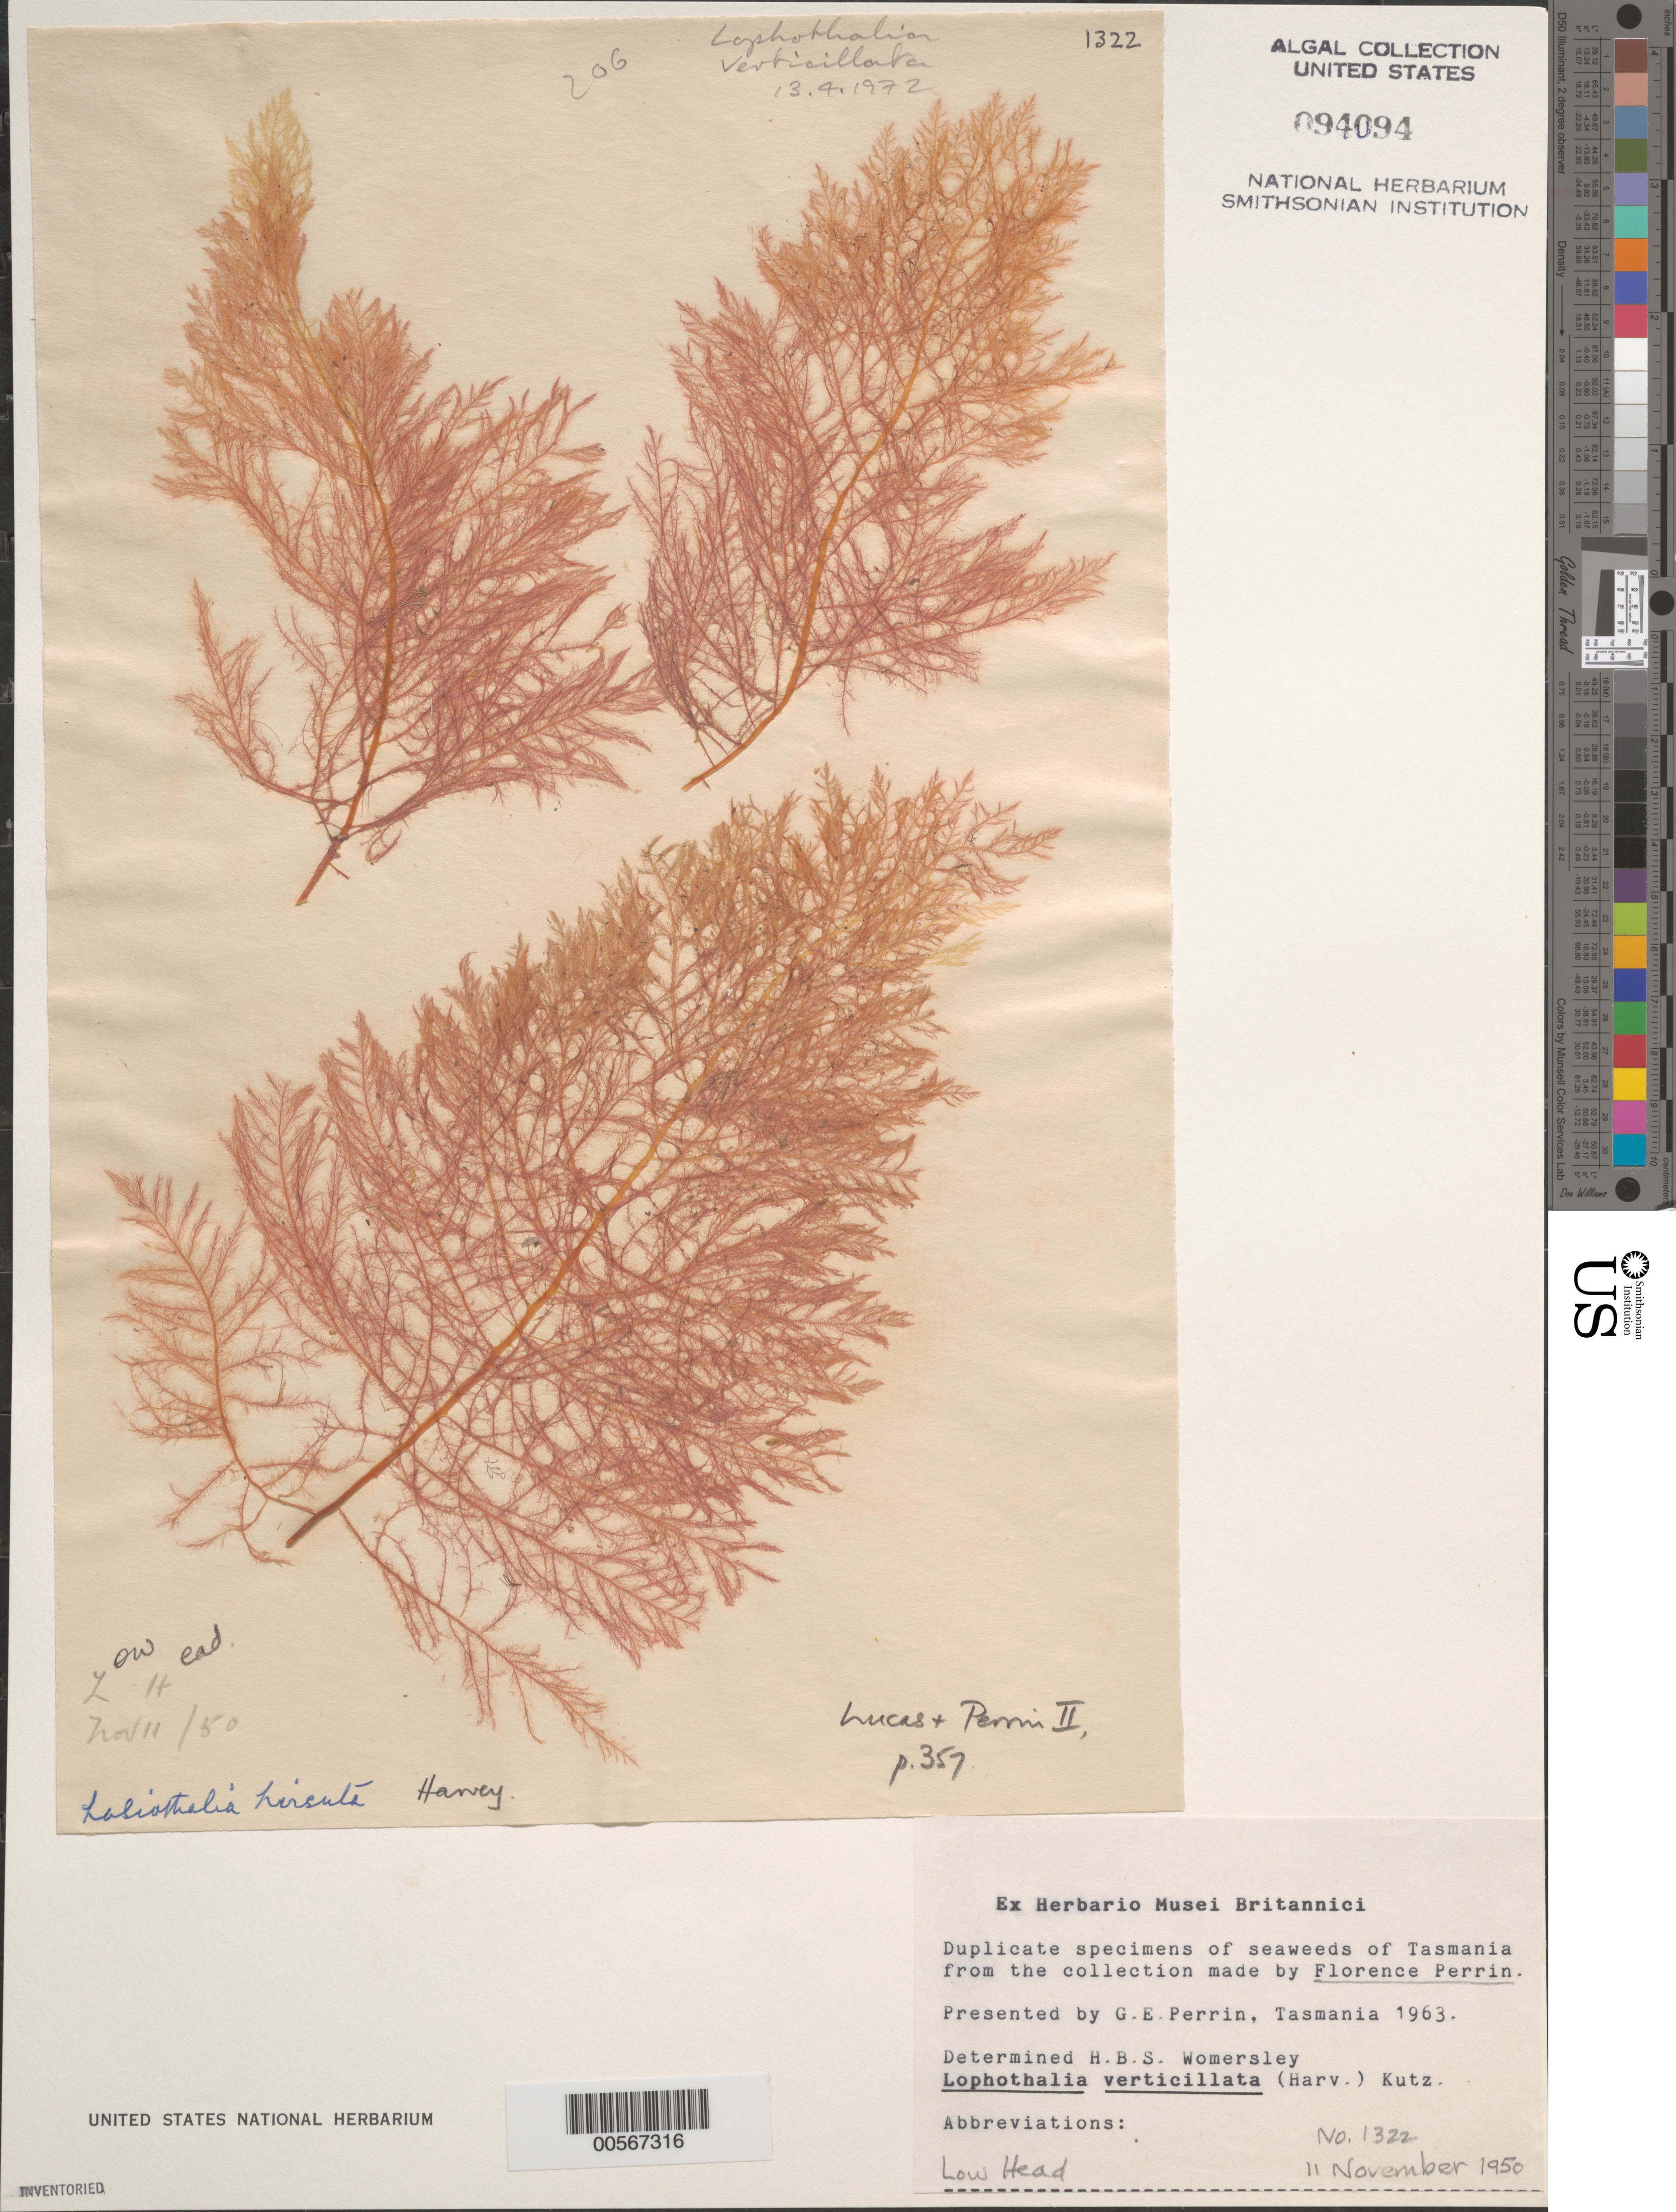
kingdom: Plantae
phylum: Rhodophyta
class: Florideophyceae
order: Ceramiales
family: Rhodomelaceae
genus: Lophothalia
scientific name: Lophothalia verticillata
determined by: Womersley, H. B. S.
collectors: F. Perrin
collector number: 1322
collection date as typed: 11 Nov 1950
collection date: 1950-11-11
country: Australia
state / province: Tasmania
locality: Low Head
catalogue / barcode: US 94094